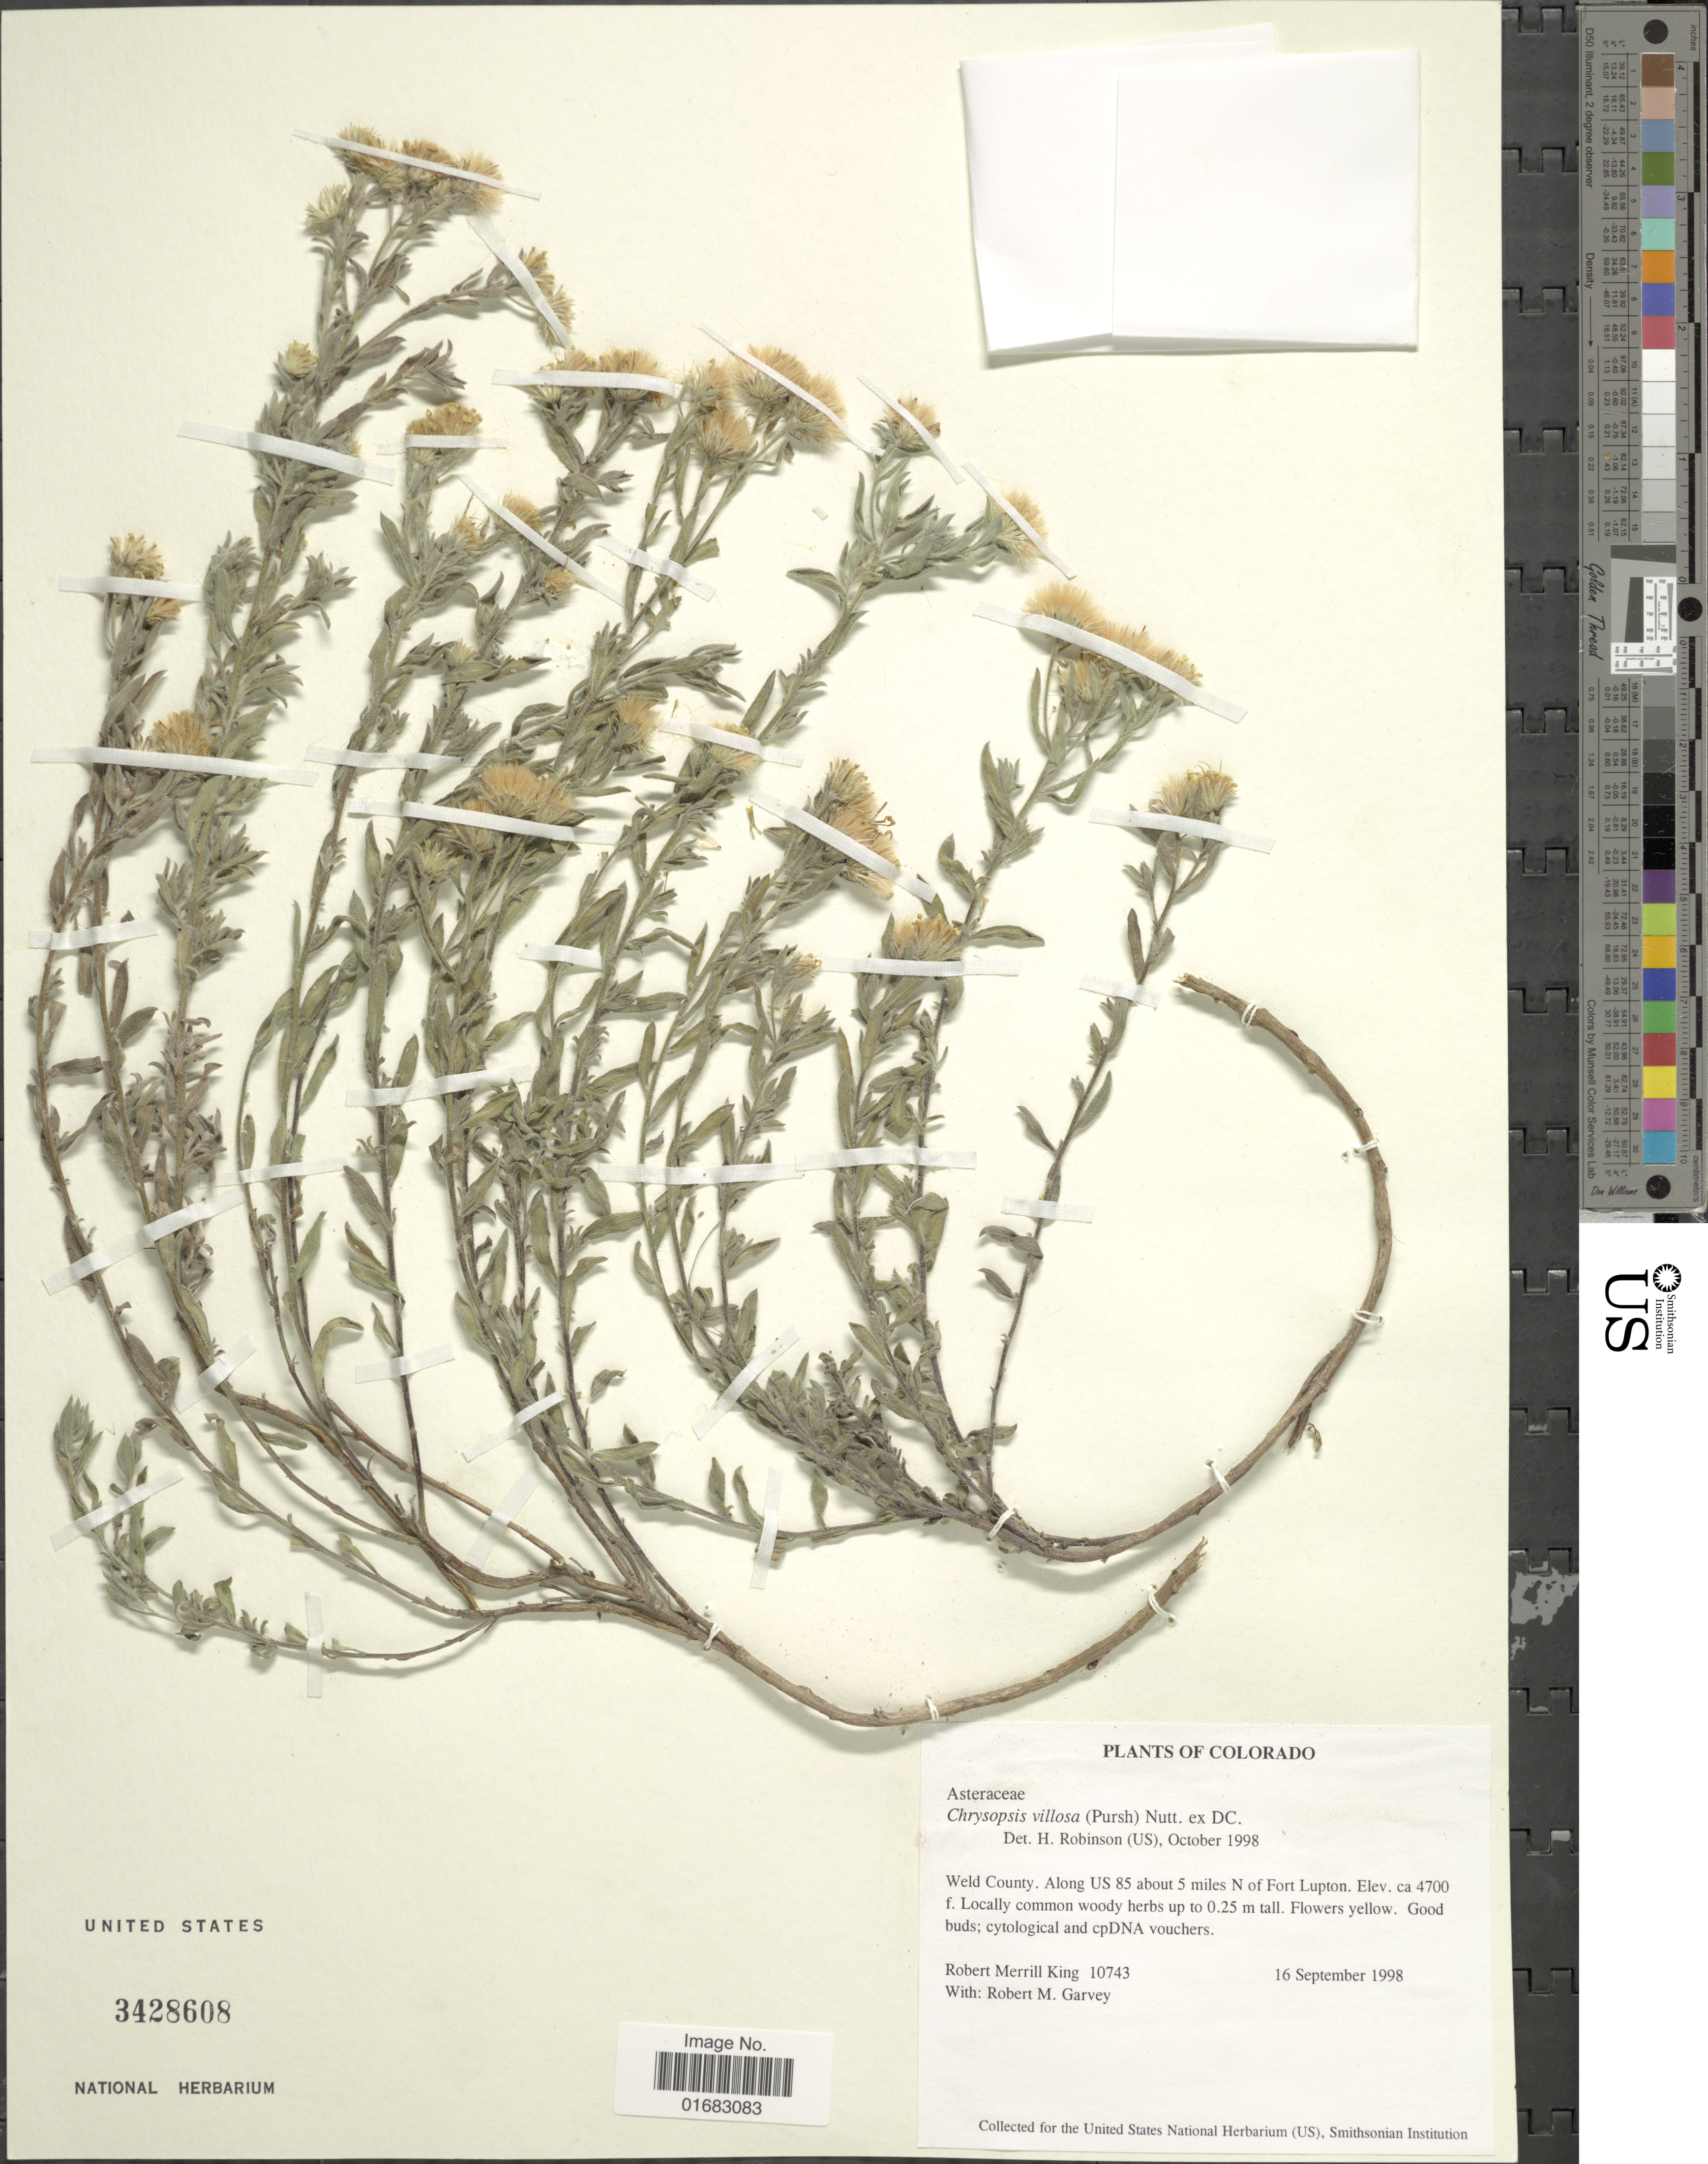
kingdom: Plantae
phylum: Tracheophyta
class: Magnoliopsida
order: Asterales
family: Asteraceae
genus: Heterotheca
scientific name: Heterotheca villosa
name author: (Pursh) Shinners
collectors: R. M. King & R. Garvey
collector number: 10743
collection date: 1998-09-16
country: United States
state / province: Colorado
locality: Colorado. Weld County. Along US 85 about 5 miles N of Fort Lupton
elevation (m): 1433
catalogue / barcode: US 3428608